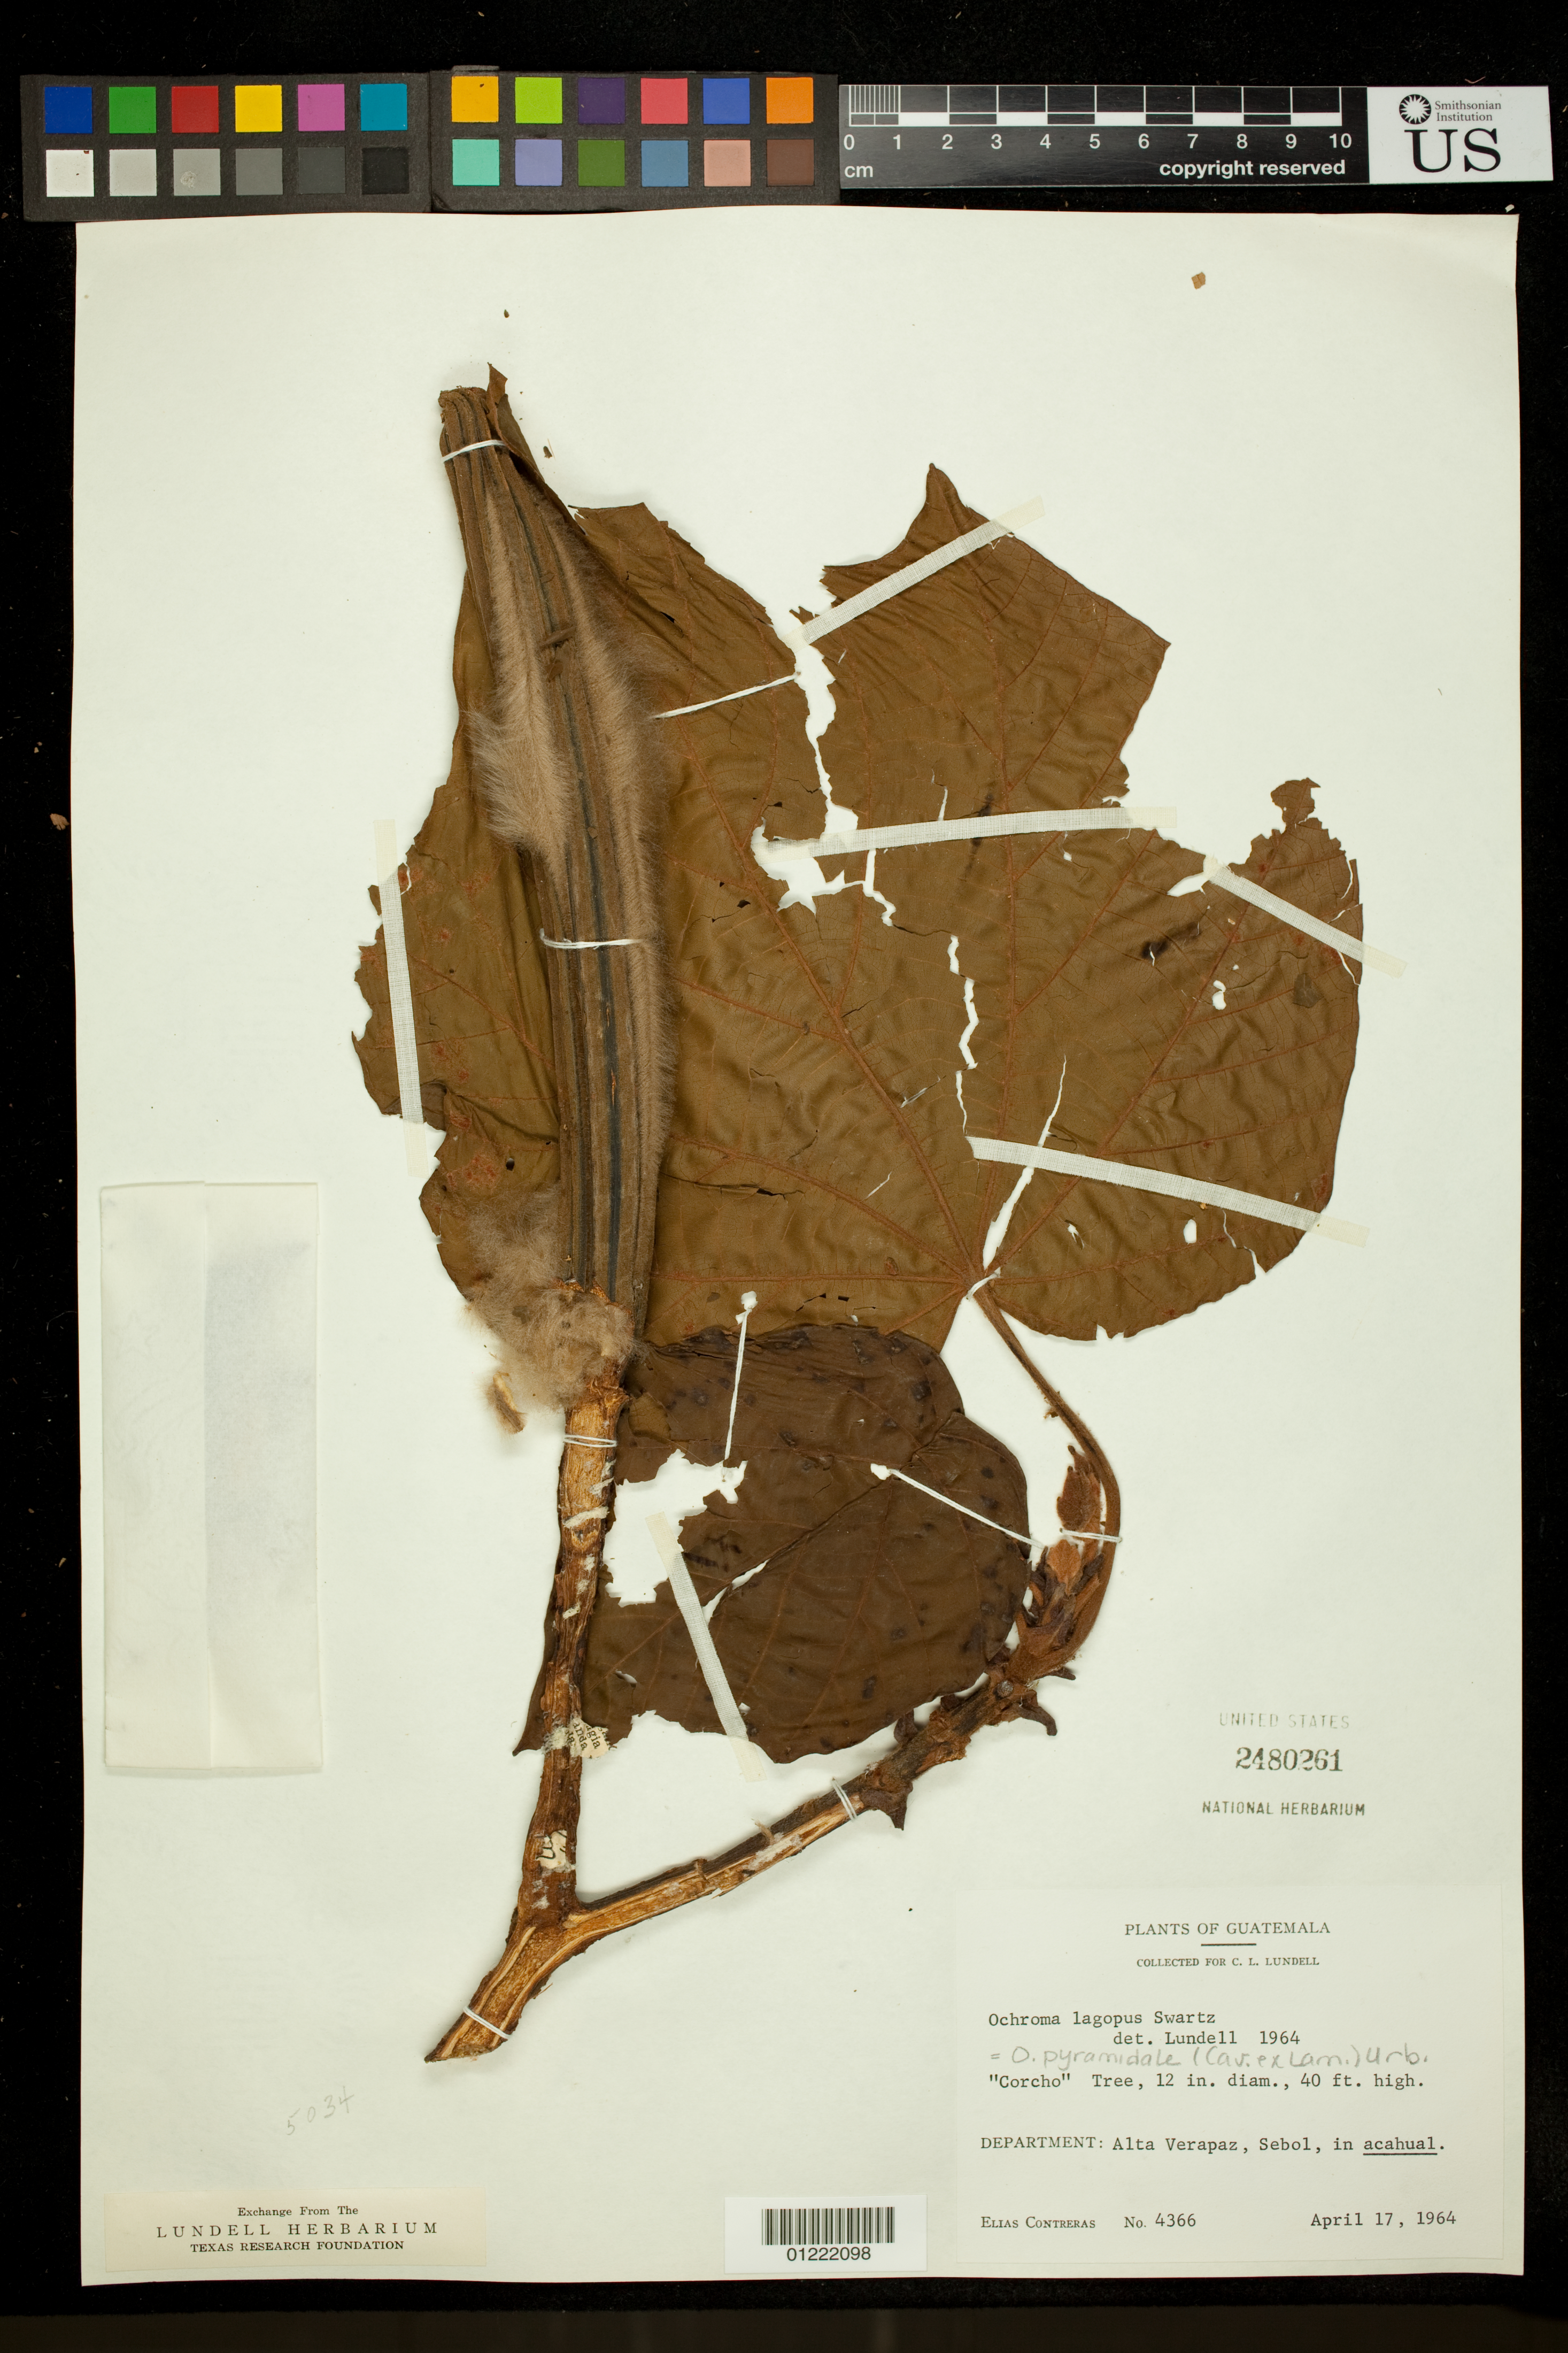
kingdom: Plantae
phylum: Tracheophyta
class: Magnoliopsida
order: Malvales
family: Malvaceae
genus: Ochroma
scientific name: Ochroma pyramidale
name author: (Cav. ex Lam.) Urb.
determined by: Dorr, L. J., (BOT), Smithsonian Institution - National Museum of Natural History (UNITED STATES)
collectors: E. Contreras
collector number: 4366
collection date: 1964-04-17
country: Guatemala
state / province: Alta Verapaz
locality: Sebol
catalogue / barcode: US 2480261